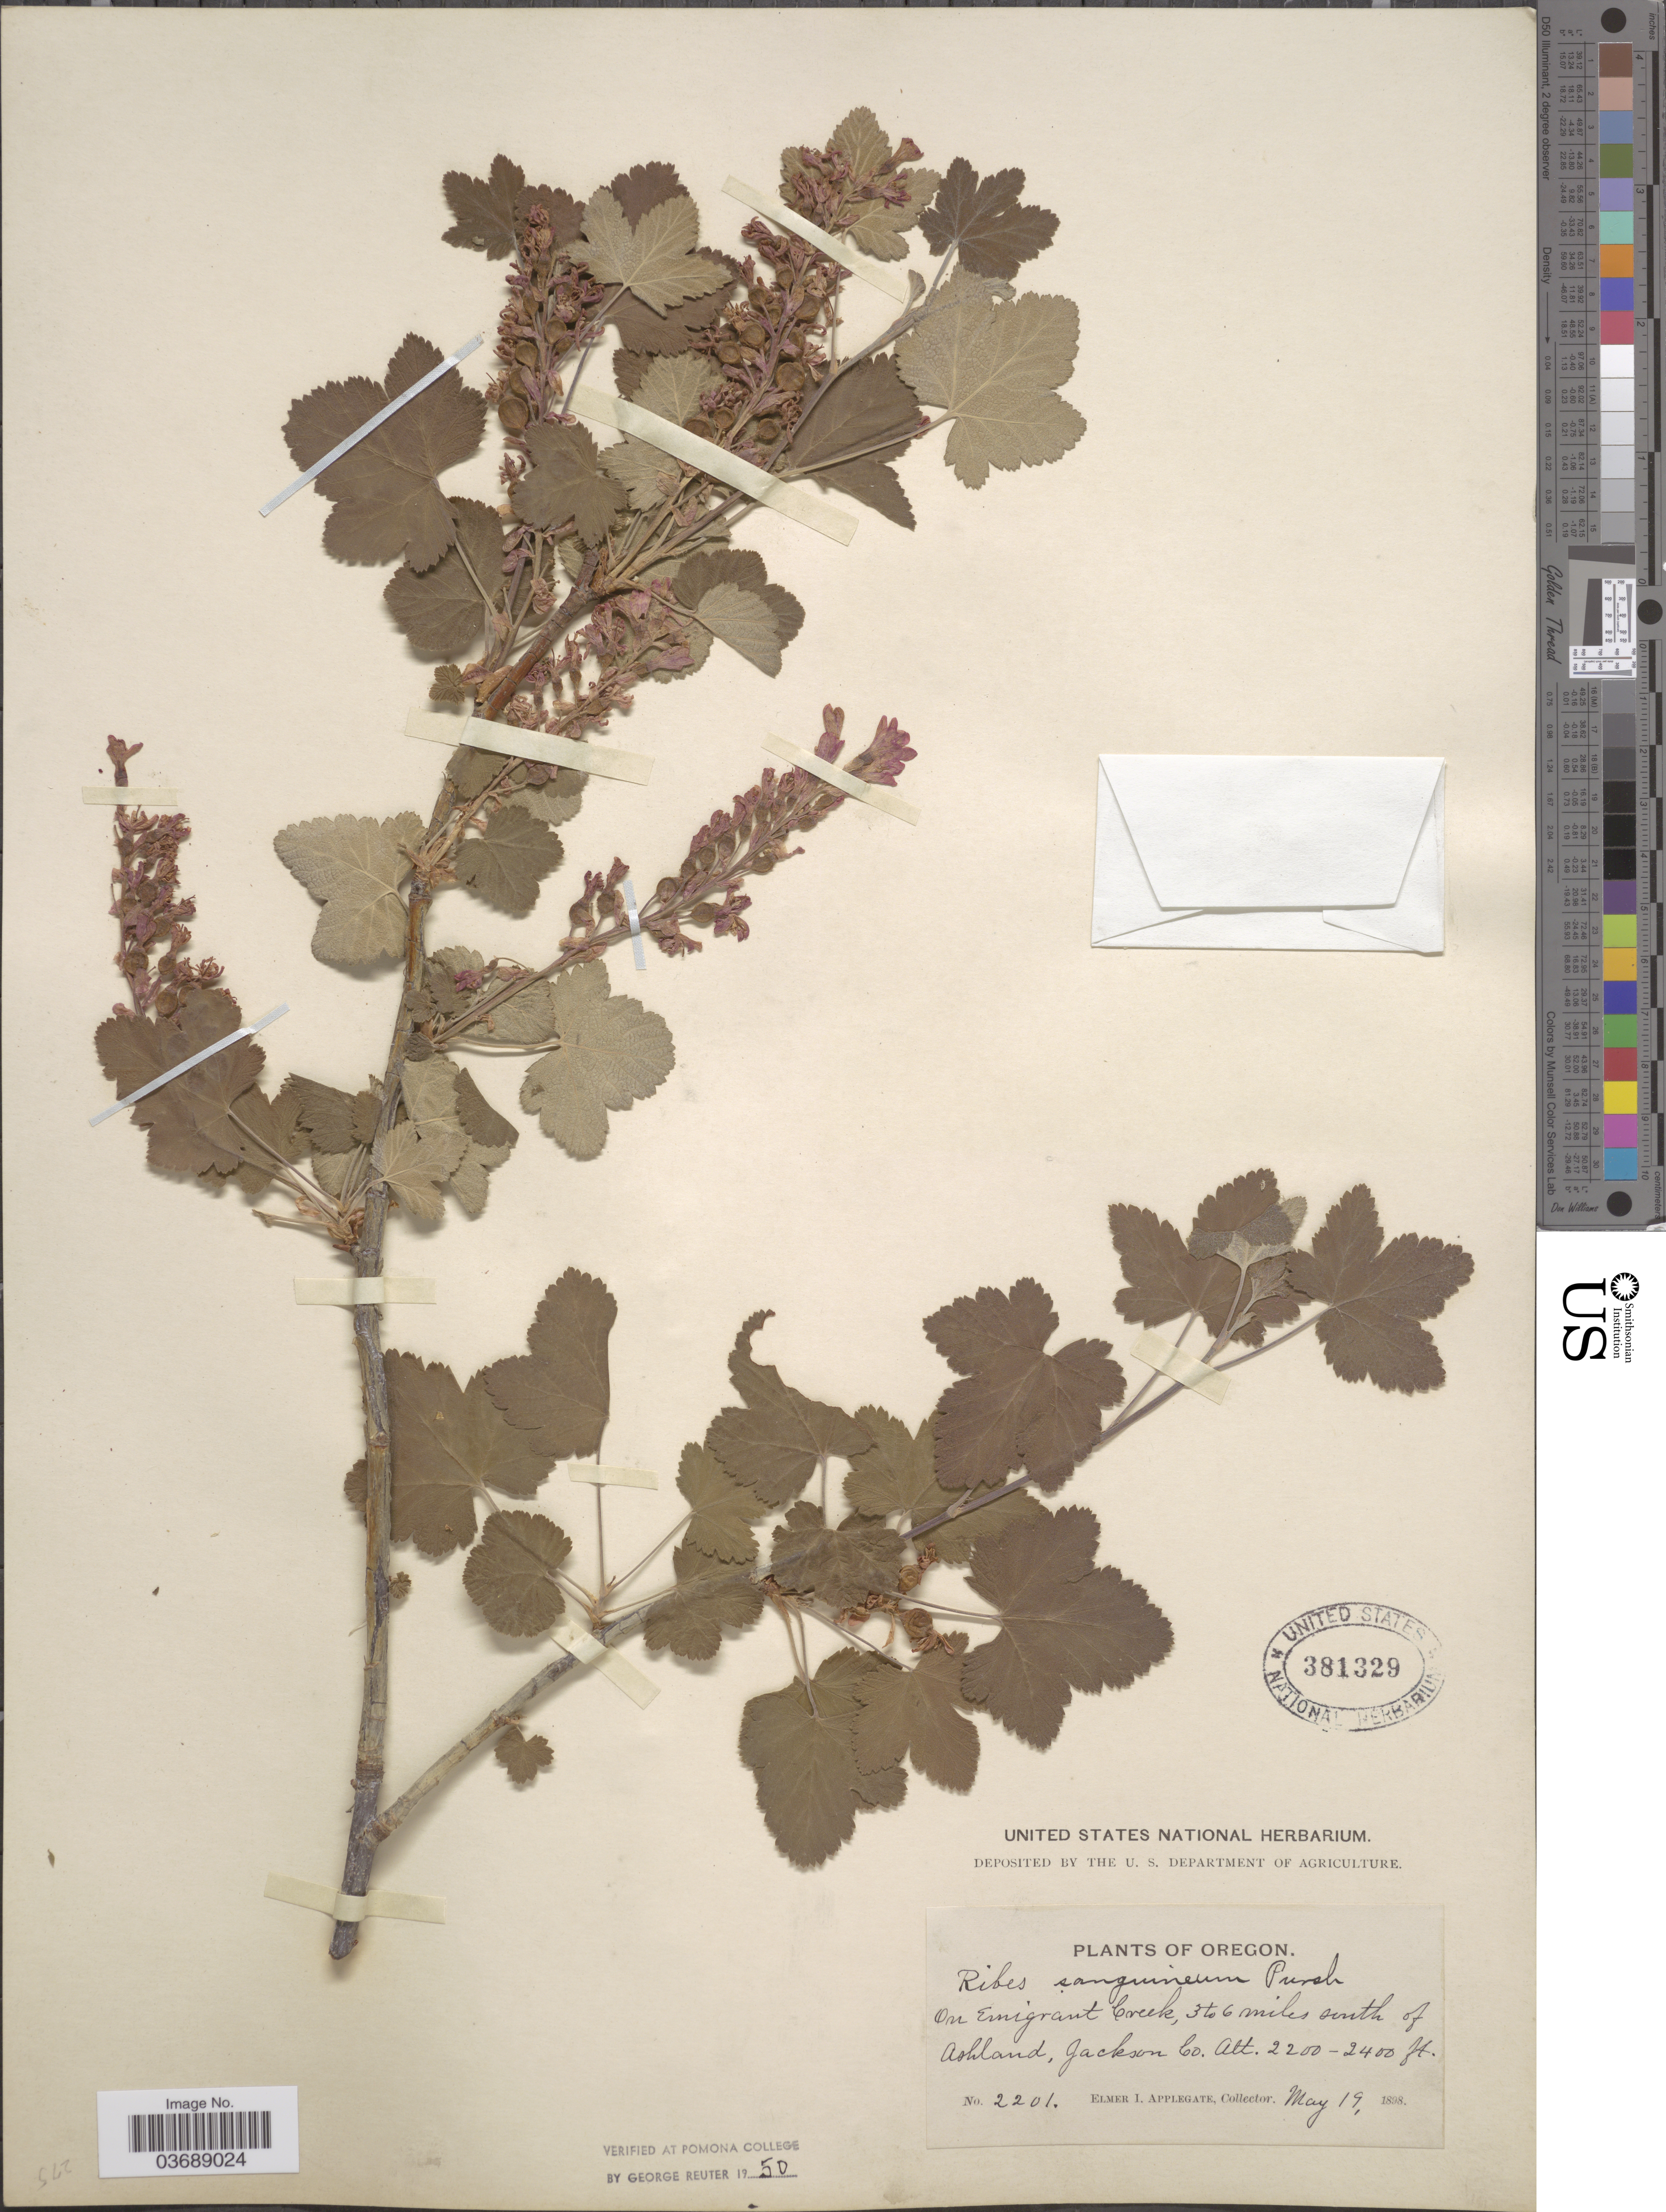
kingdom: Plantae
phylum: Tracheophyta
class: Magnoliopsida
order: Saxifragales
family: Grossulariaceae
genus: Ribes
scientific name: Ribes sanguineum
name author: Pursh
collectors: E. I. Applegate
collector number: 2201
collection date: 1898-05-19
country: United States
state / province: Oregon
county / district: Jackson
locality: On Emigrant Creek, 3 to 6 miles south of Ashland, Jackson Co.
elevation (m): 671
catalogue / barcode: US 381329